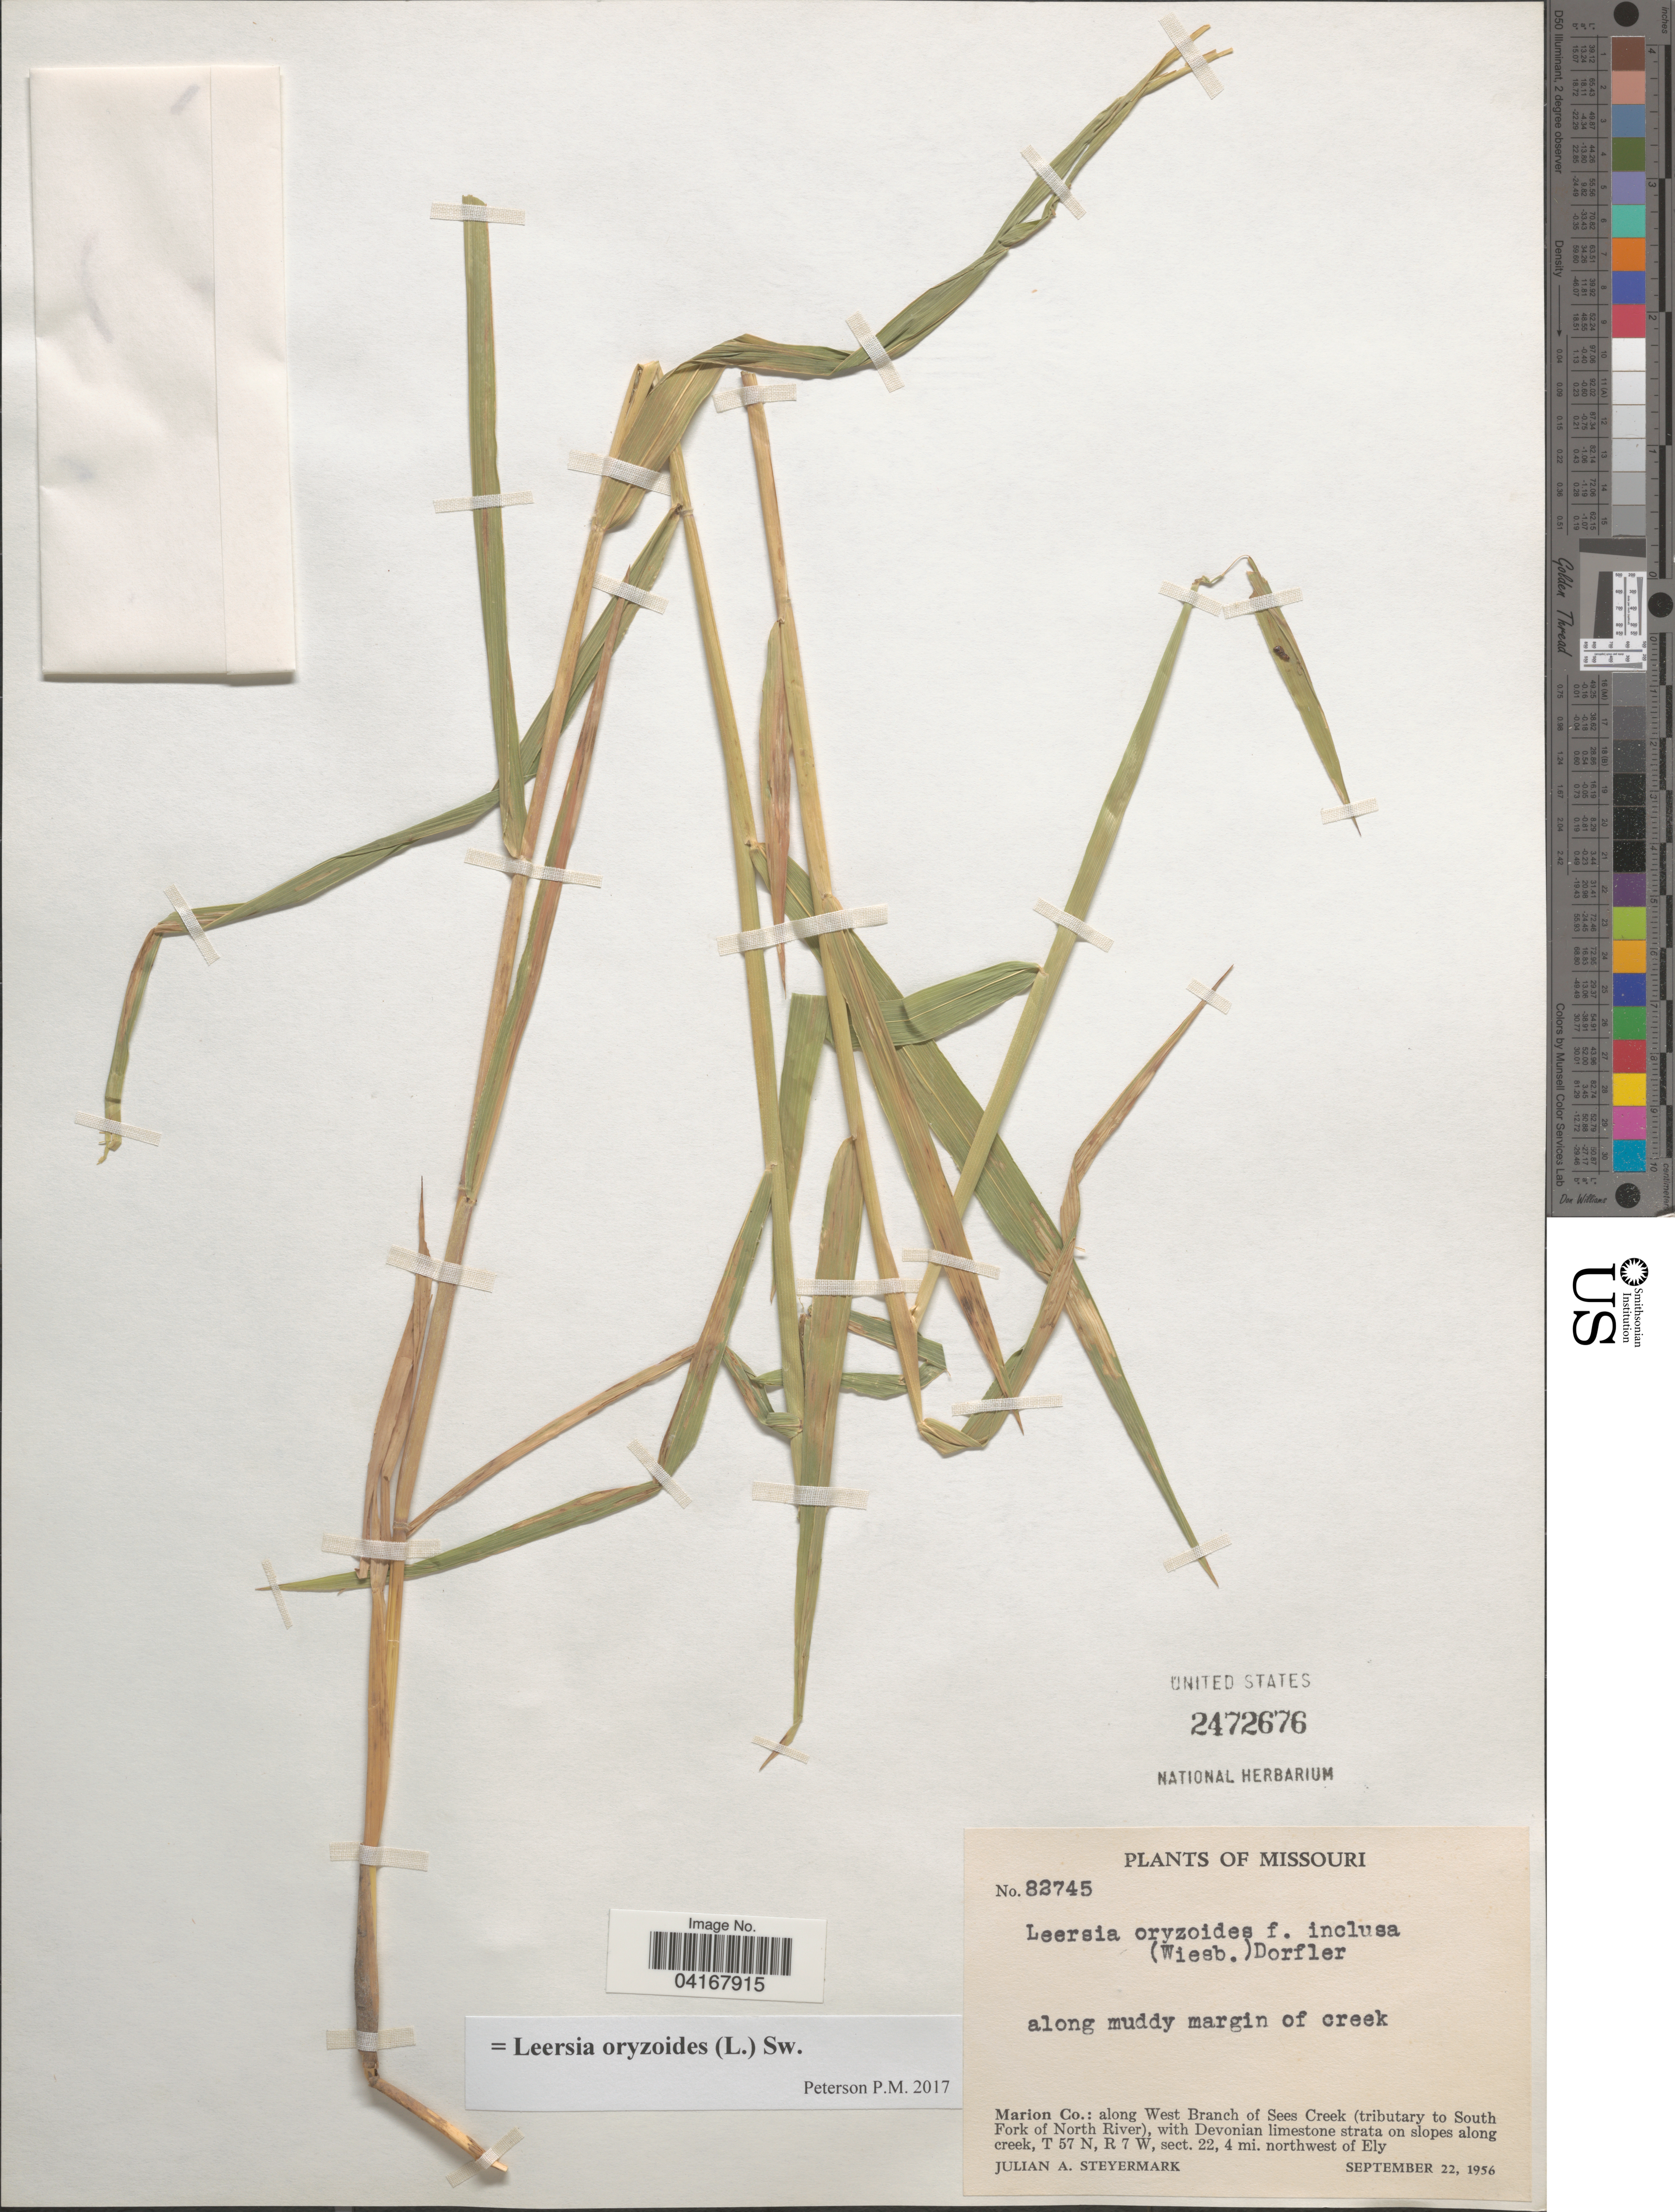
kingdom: Plantae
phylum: Tracheophyta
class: Liliopsida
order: Poales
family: Poaceae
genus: Leersia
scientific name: Leersia oryzoides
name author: (L.) Sw.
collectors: J. Steyermark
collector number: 82745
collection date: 1956-09-22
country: United States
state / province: Missouri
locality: Marion Co.: along West Branch of Sees Creek (tributary to South Fork of North River), along creek, T 57 N, R 7 W, sect. 22, 4 mi. northwest of Ely.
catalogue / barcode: US 2472676